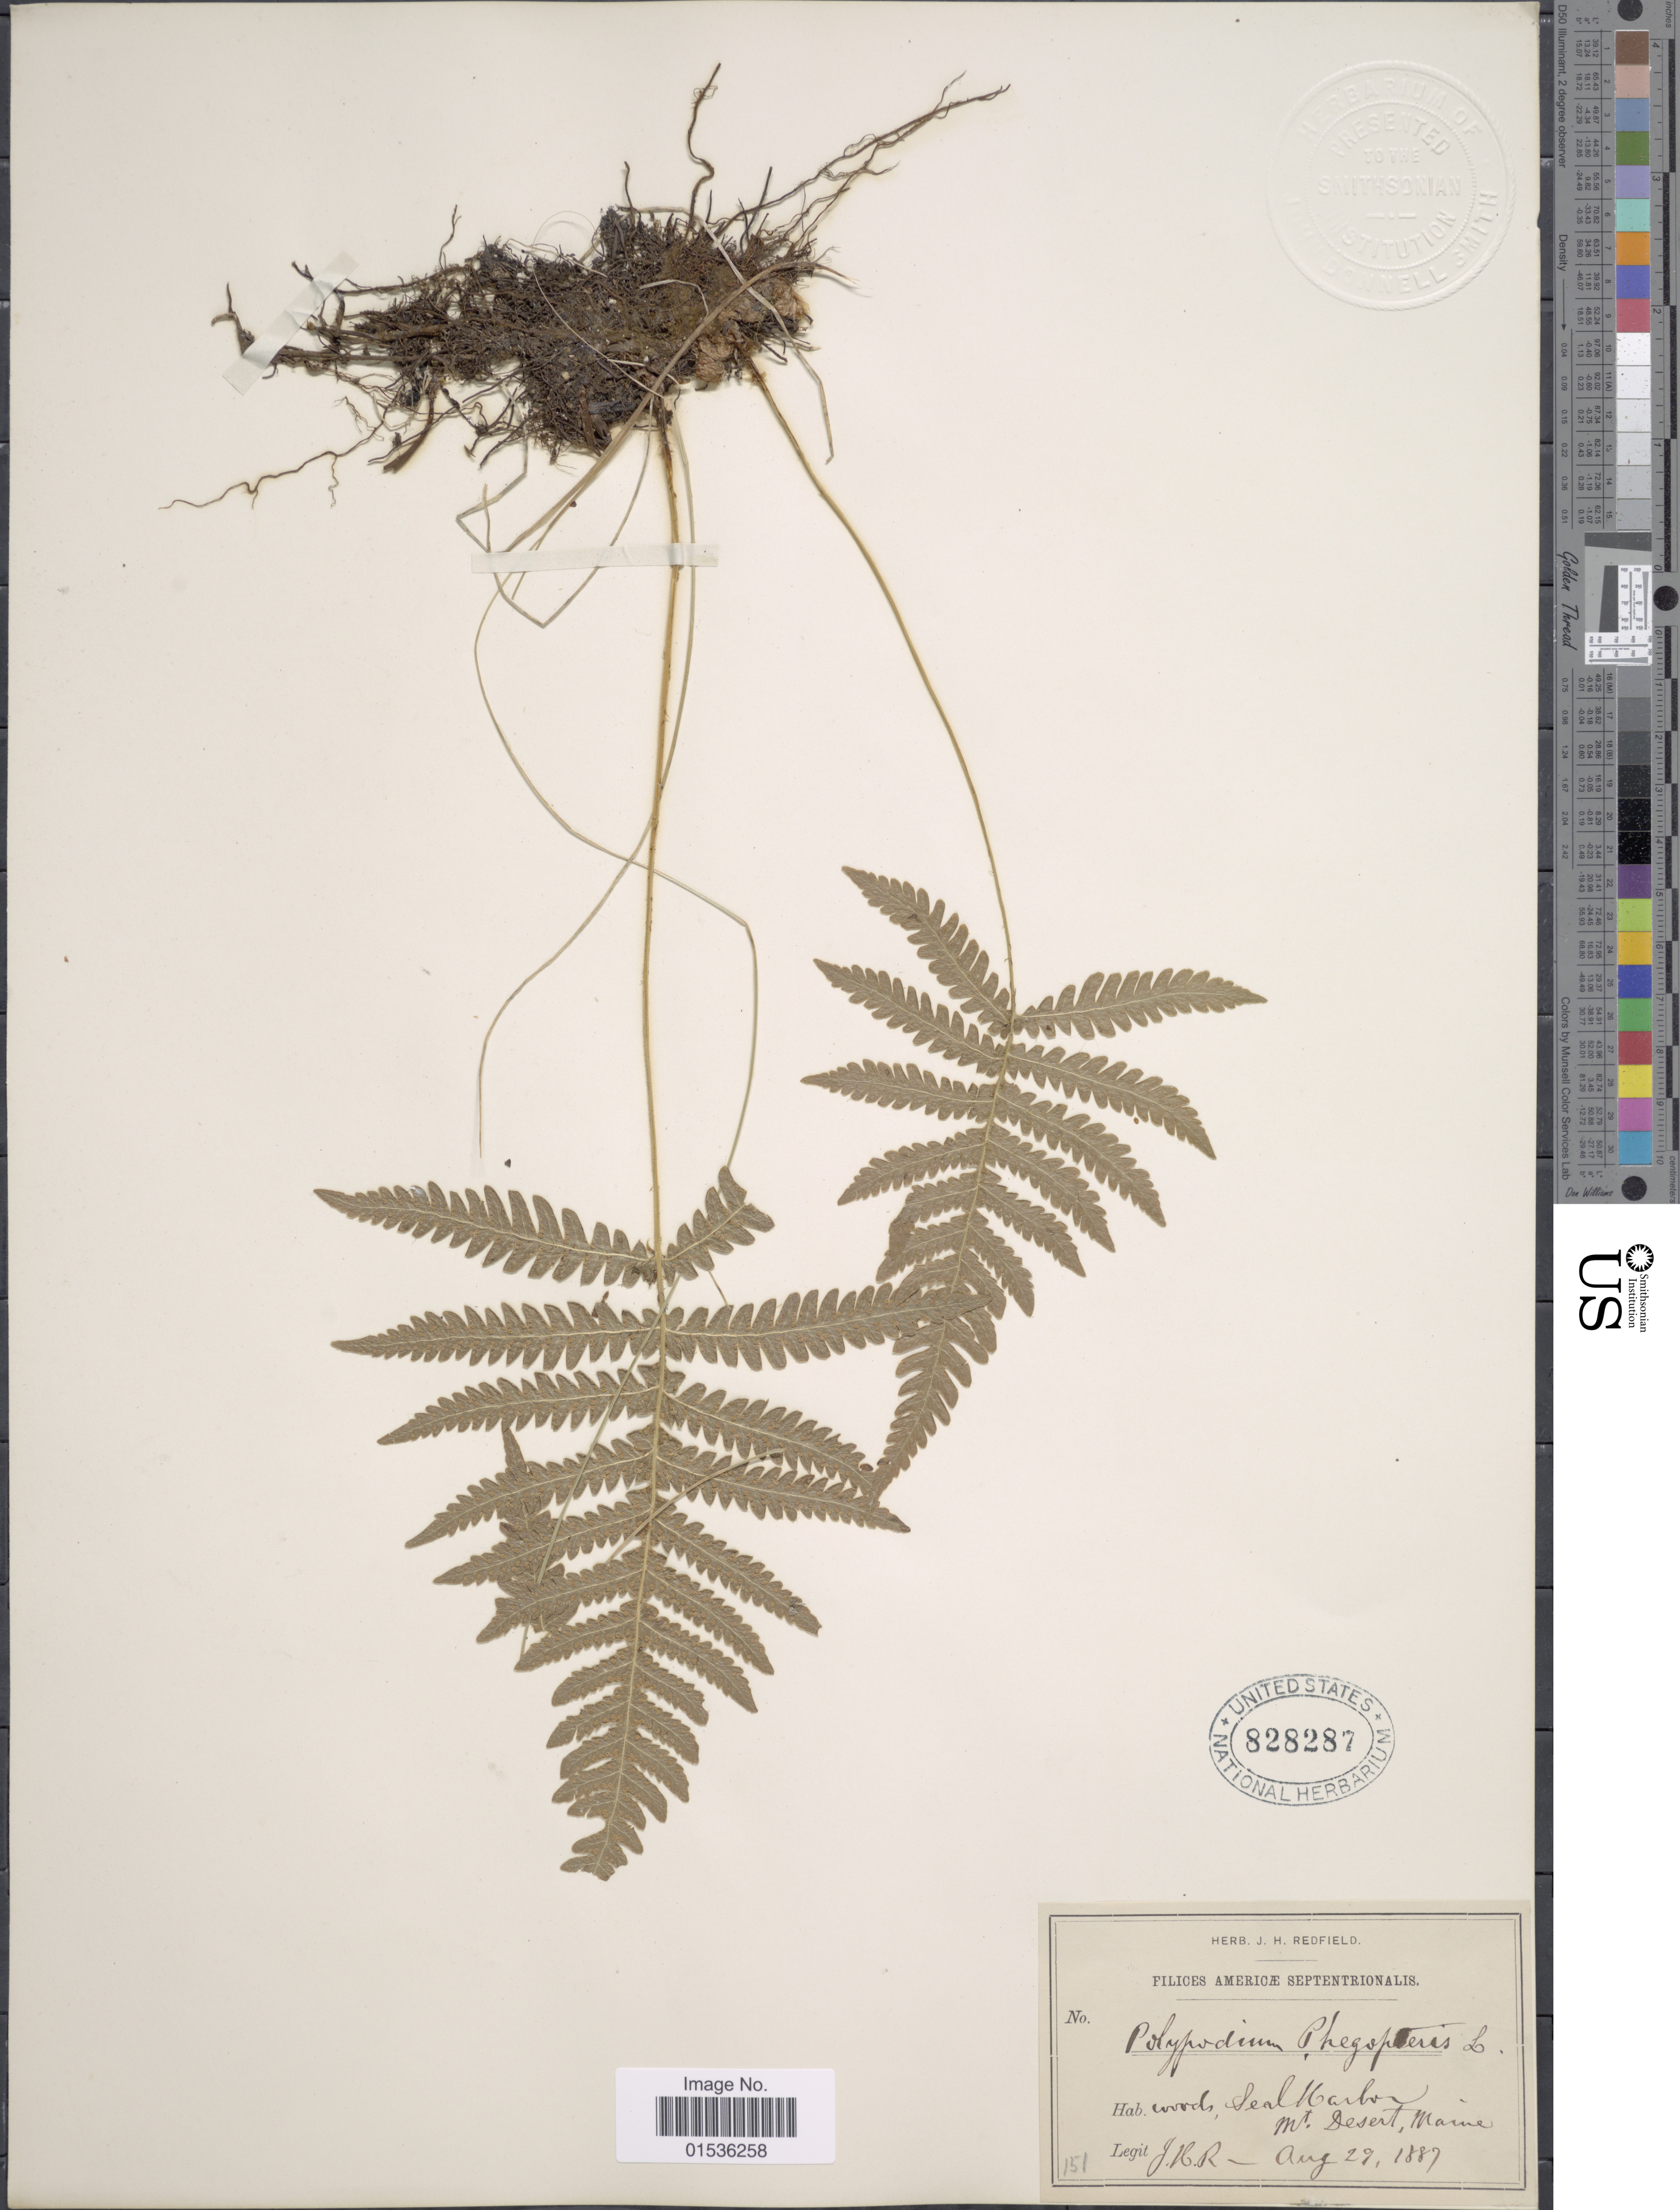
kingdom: Plantae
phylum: Tracheophyta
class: Polypodiopsida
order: Polypodiales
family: Thelypteridaceae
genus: Phegopteris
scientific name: Phegopteris connectilis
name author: (Michx.) Watt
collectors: J. Redfield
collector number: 151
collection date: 1887-08-29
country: United States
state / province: Maine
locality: Woods, Seal Harbor, Mt. Desert, Maine.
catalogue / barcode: US 828287